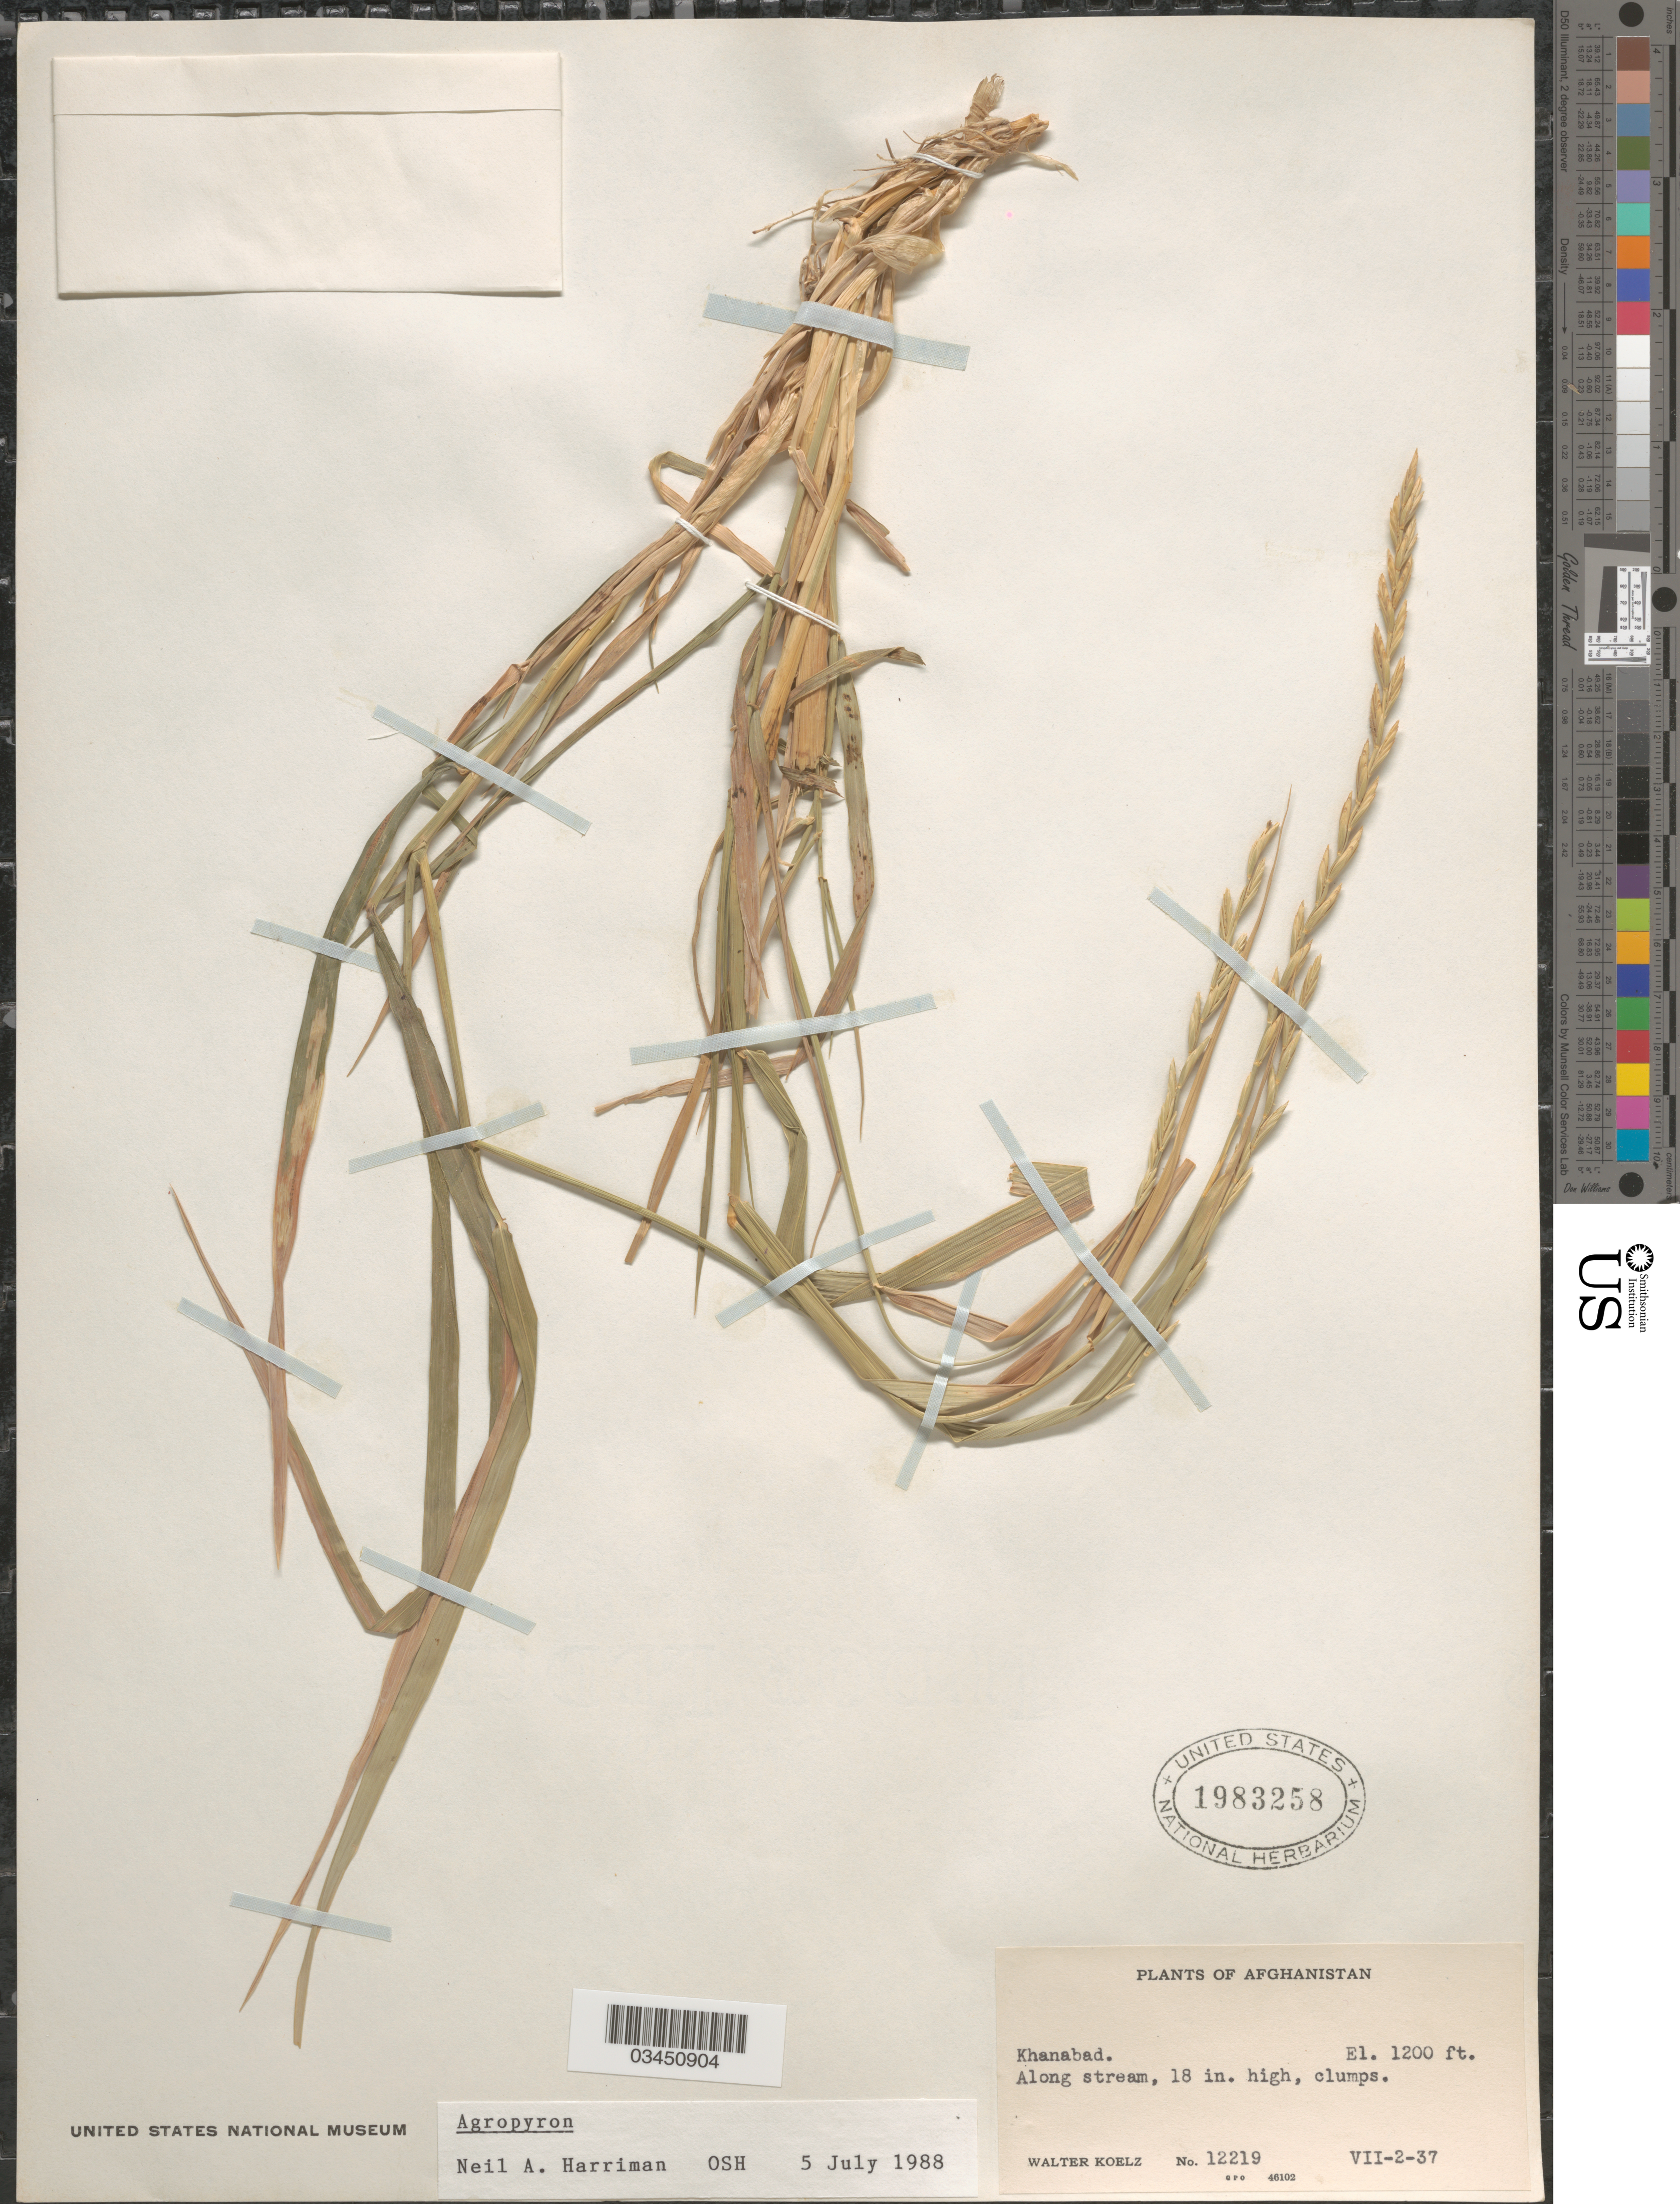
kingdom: Plantae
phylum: Tracheophyta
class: Liliopsida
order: Poales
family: Poaceae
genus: Elymus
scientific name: Elymus sp.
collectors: W. N. Koelz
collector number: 12219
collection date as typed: Transcribed d/m/y: 2/7/37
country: Afghanistan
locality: Khanabad. Along stream.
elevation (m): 366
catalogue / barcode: US 1983258